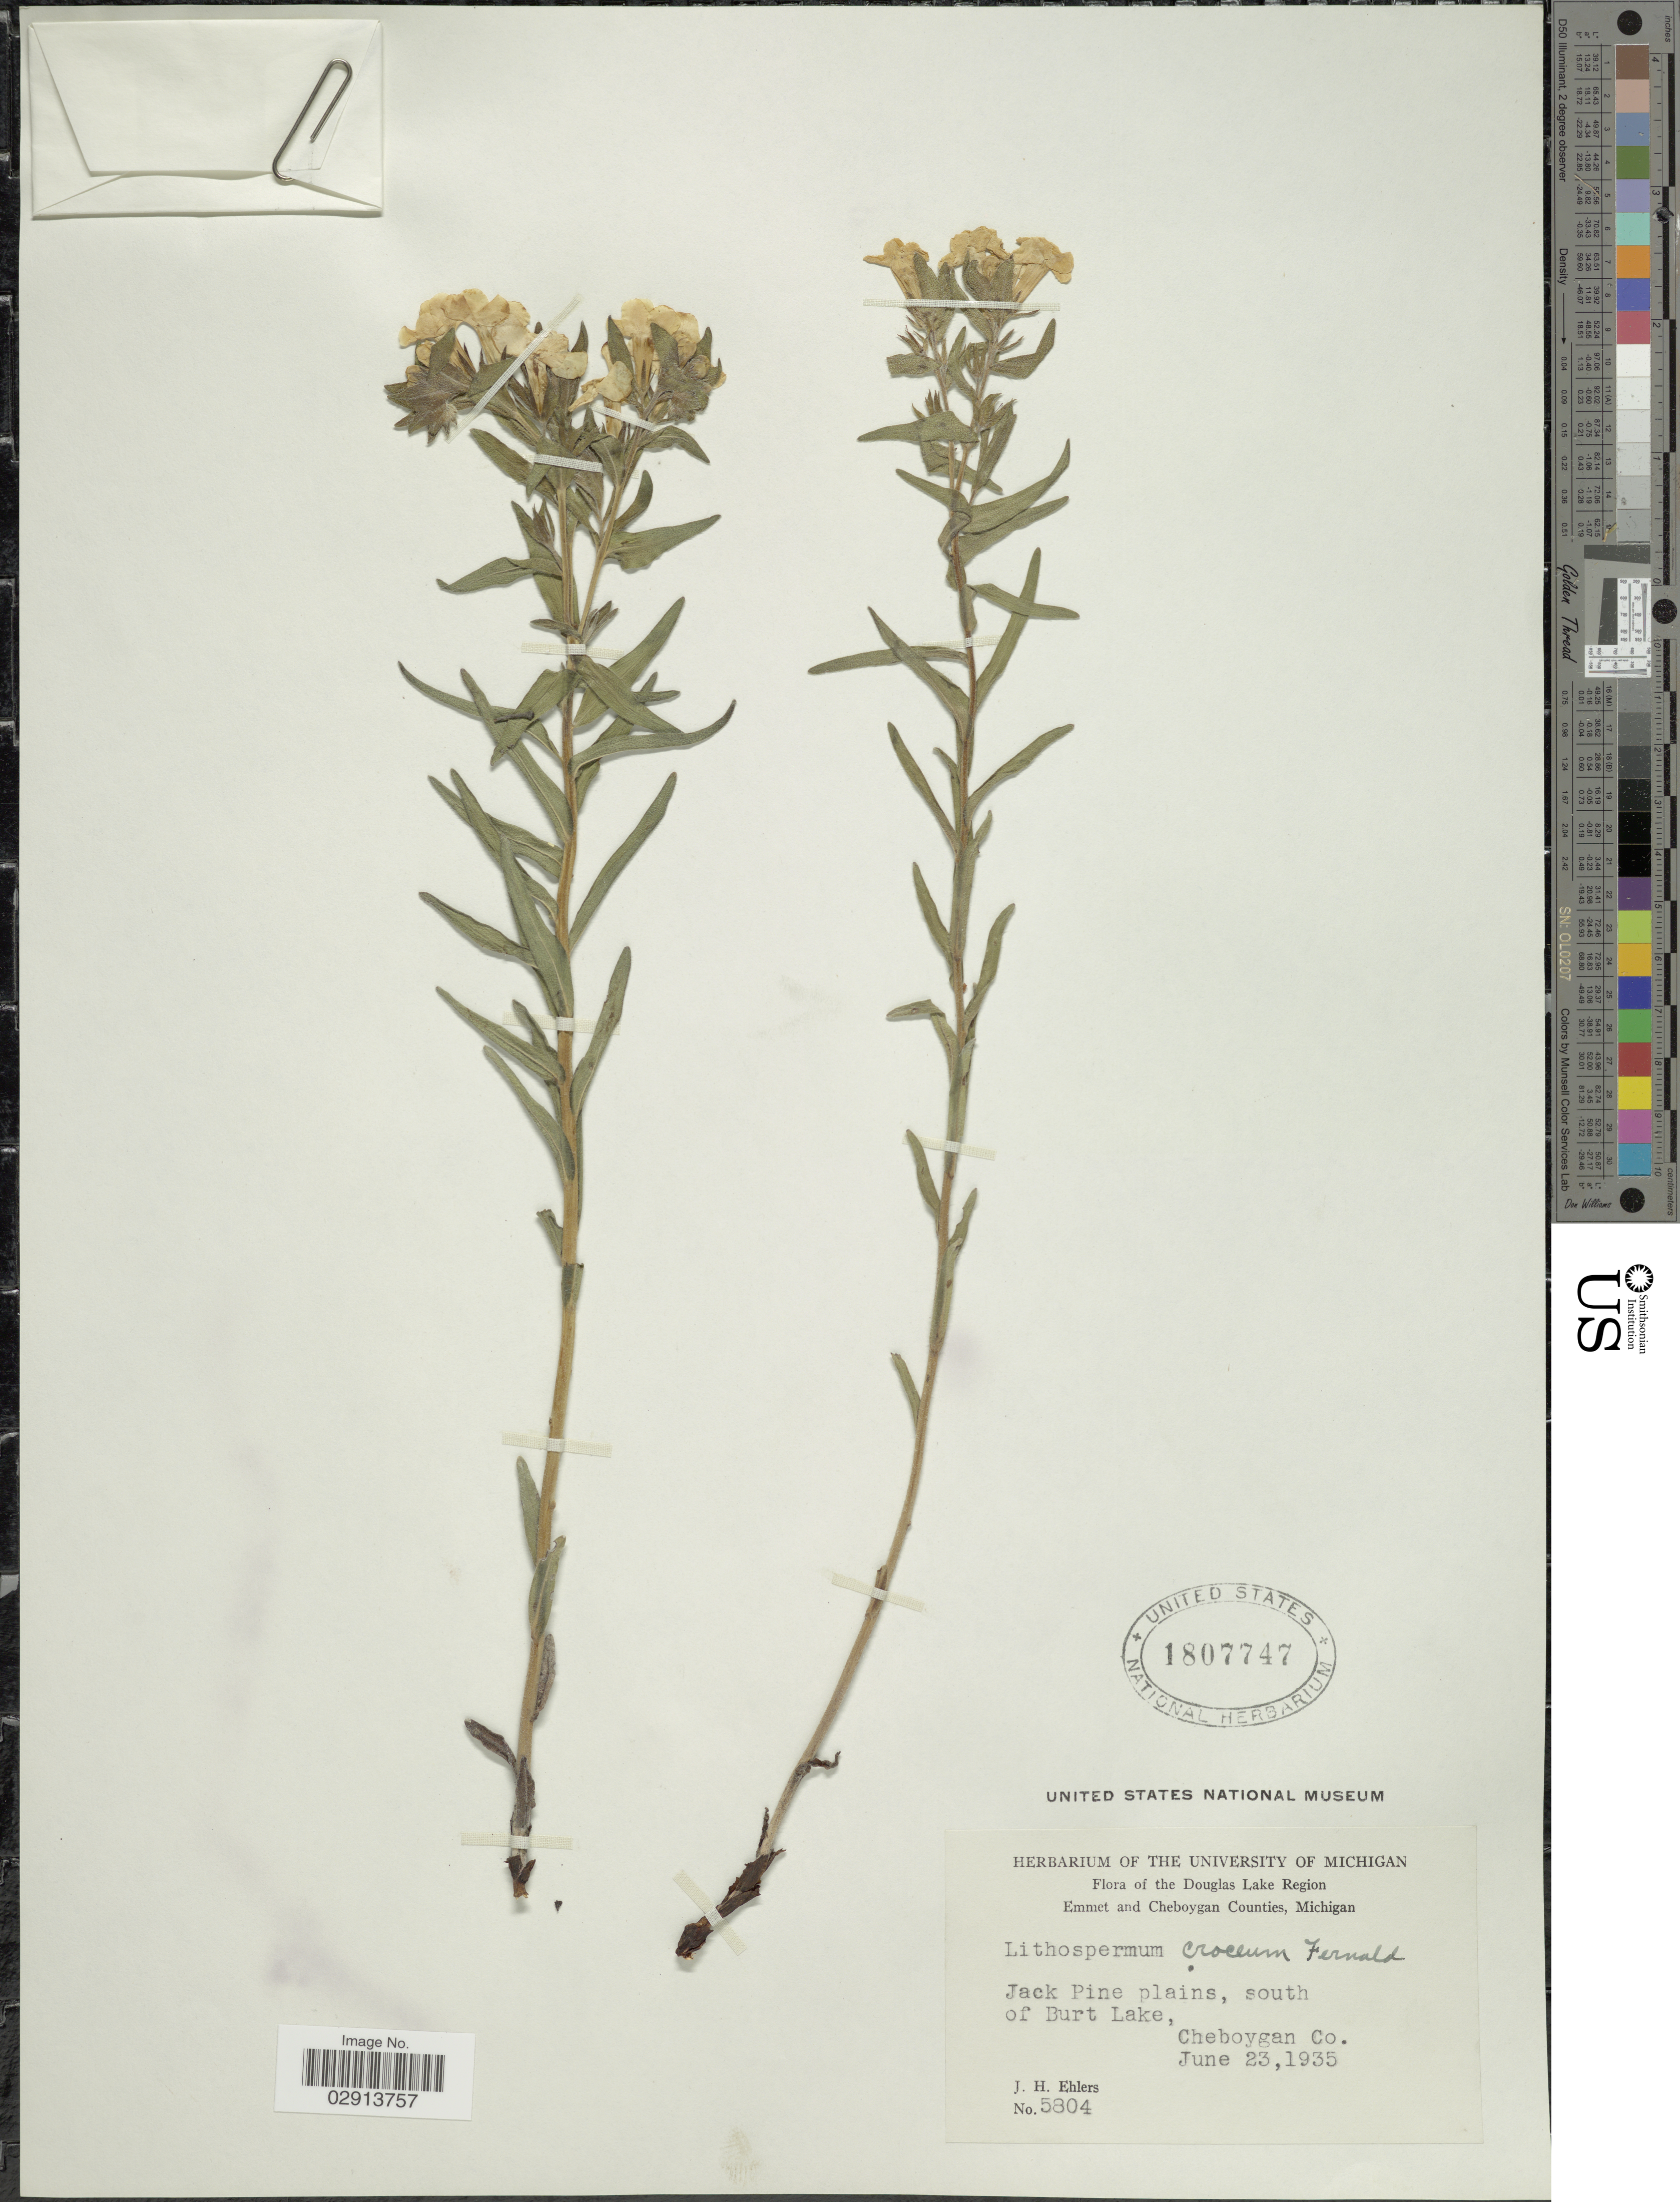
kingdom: Plantae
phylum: Tracheophyta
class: Magnoliopsida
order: Boraginales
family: Boraginaceae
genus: Lithospermum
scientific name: Lithospermum caroliniense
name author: (J.F. Gmel.) MacMill.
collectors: J. H. Ehlers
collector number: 5804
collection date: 1935-06-23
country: United States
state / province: Michigan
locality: The Douglas Lake Region Emmet and Cheboygan Counties, Michigan. Jack Pine plains, south of Burt Lake, Cheboygan Co.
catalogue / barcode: US 1807747